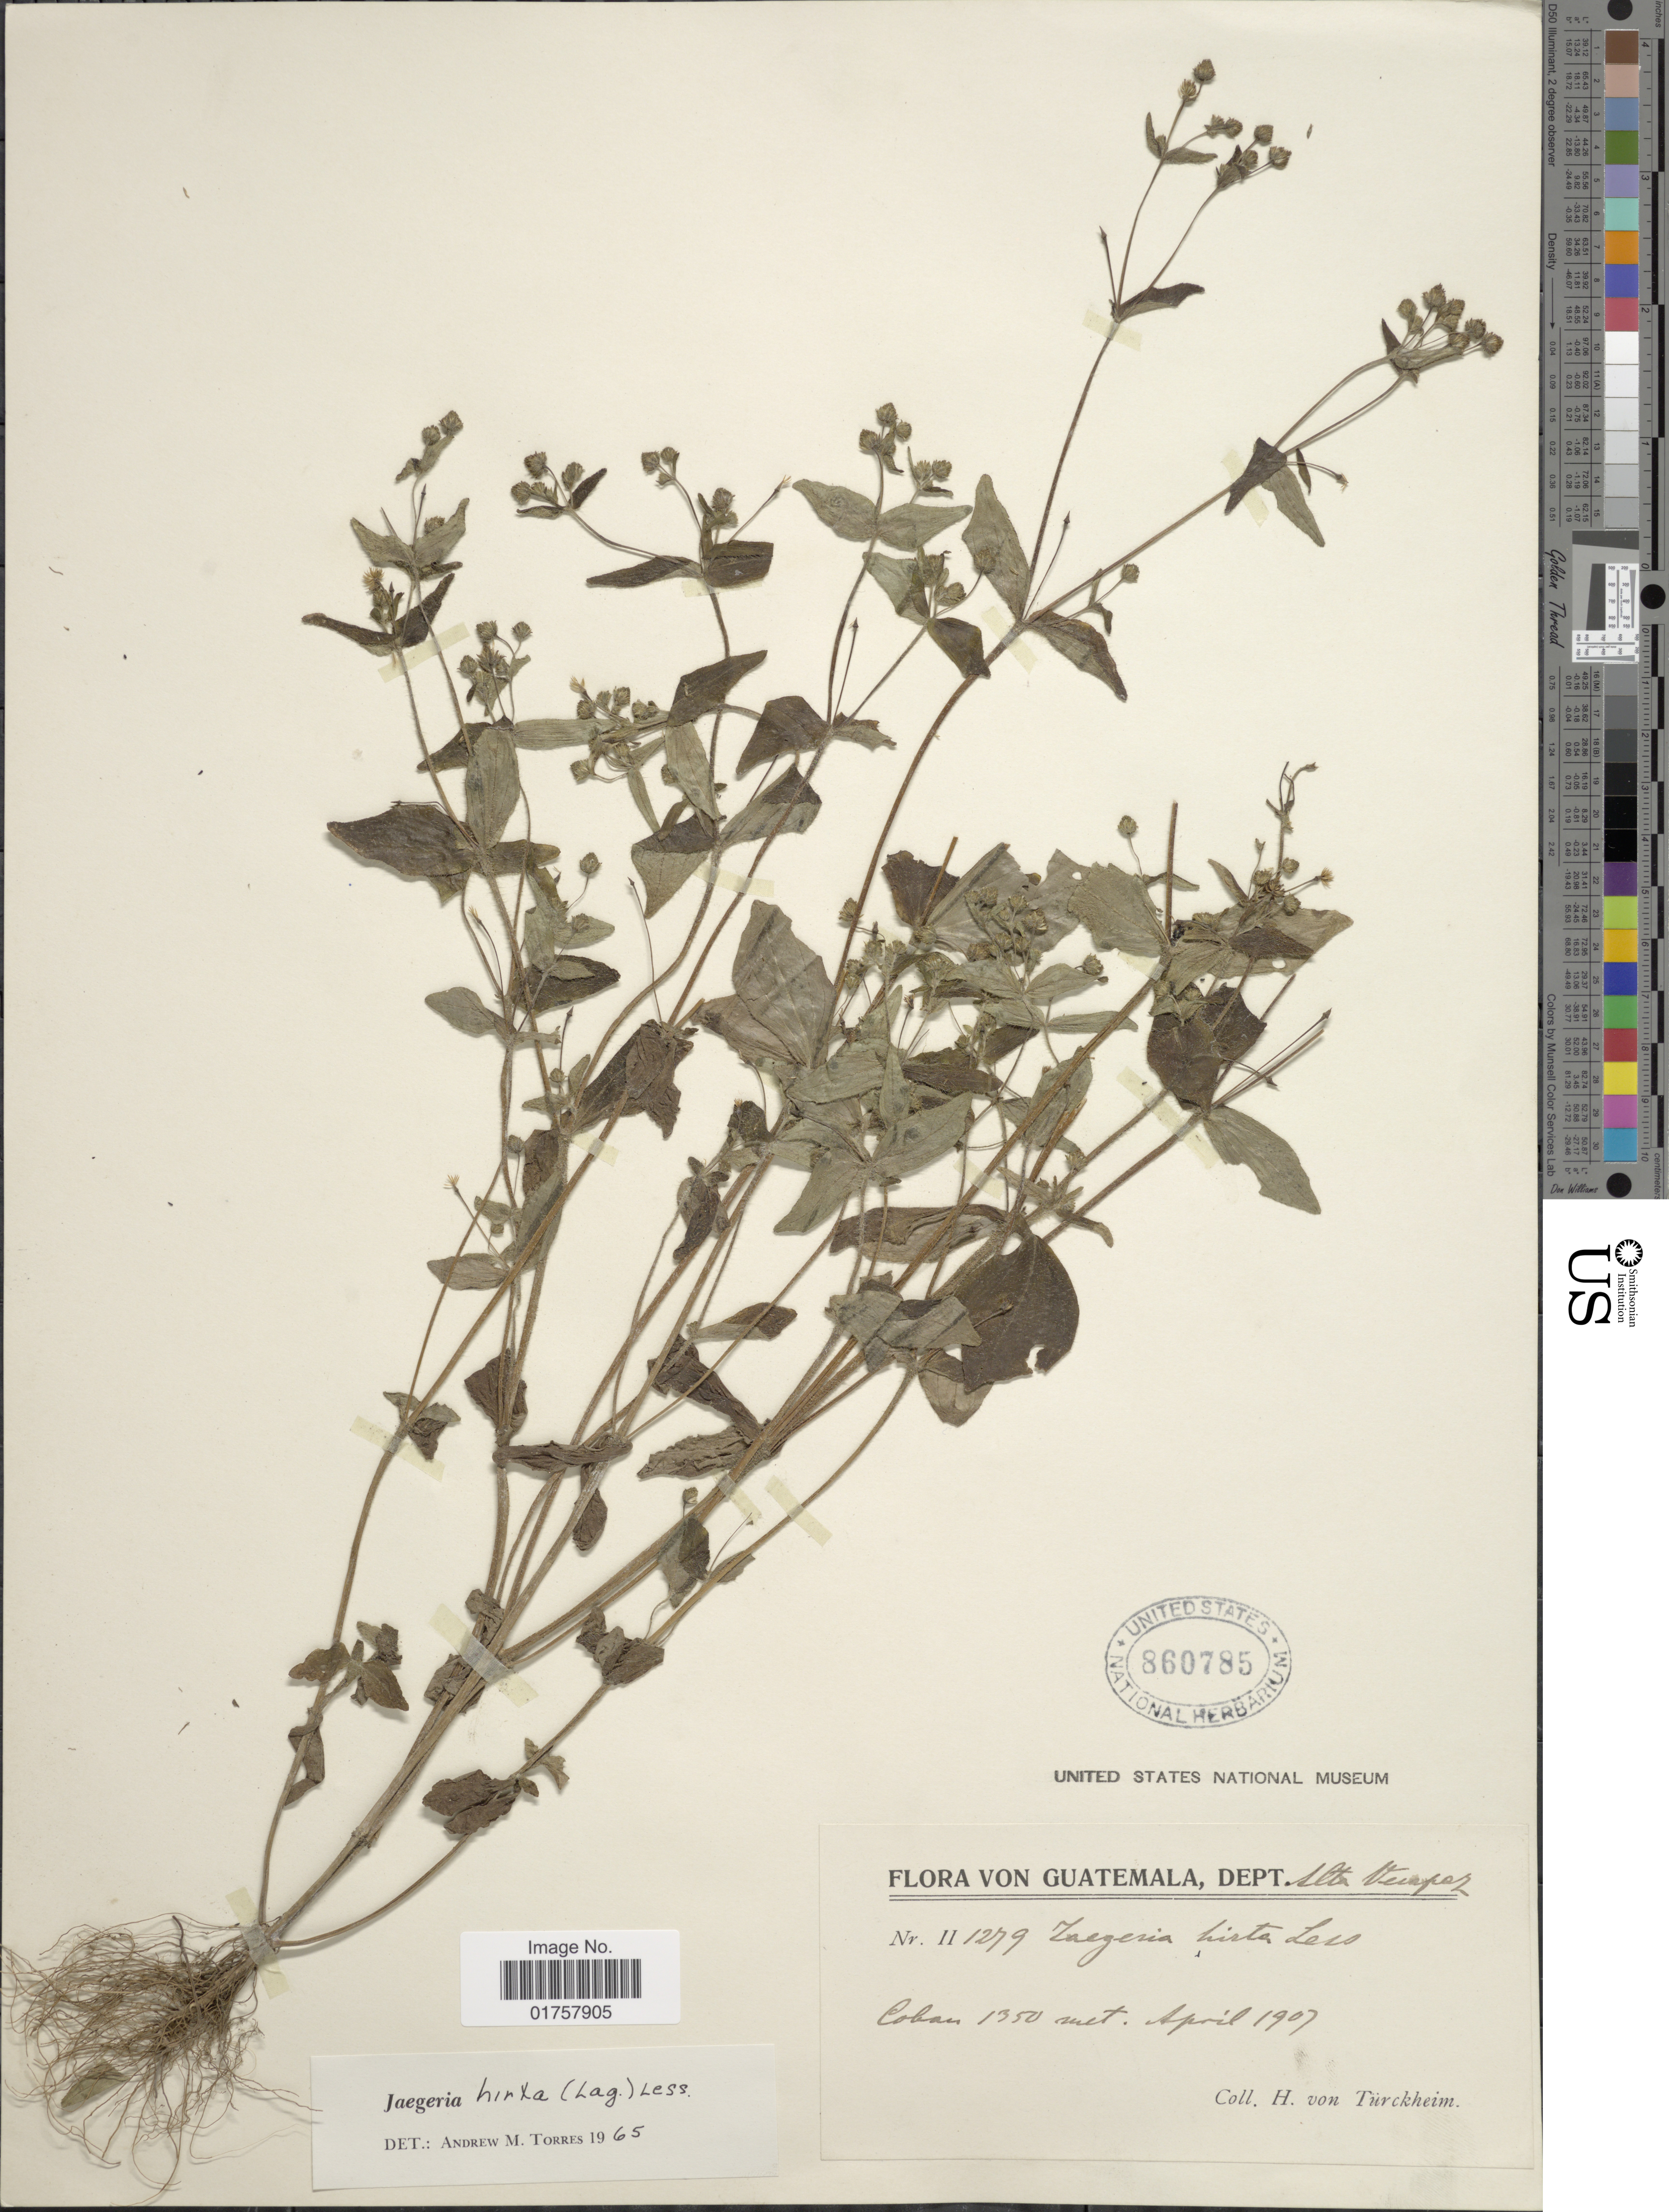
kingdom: Plantae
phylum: Tracheophyta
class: Magnoliopsida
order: Asterales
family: Asteraceae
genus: Jaegeria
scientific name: Jaegeria hirta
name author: (Lag.) Less.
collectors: H. von Tuerckheim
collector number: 1279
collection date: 1907-04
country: Guatemala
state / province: Alta Verapaz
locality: Coban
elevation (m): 1350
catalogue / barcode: US 860785